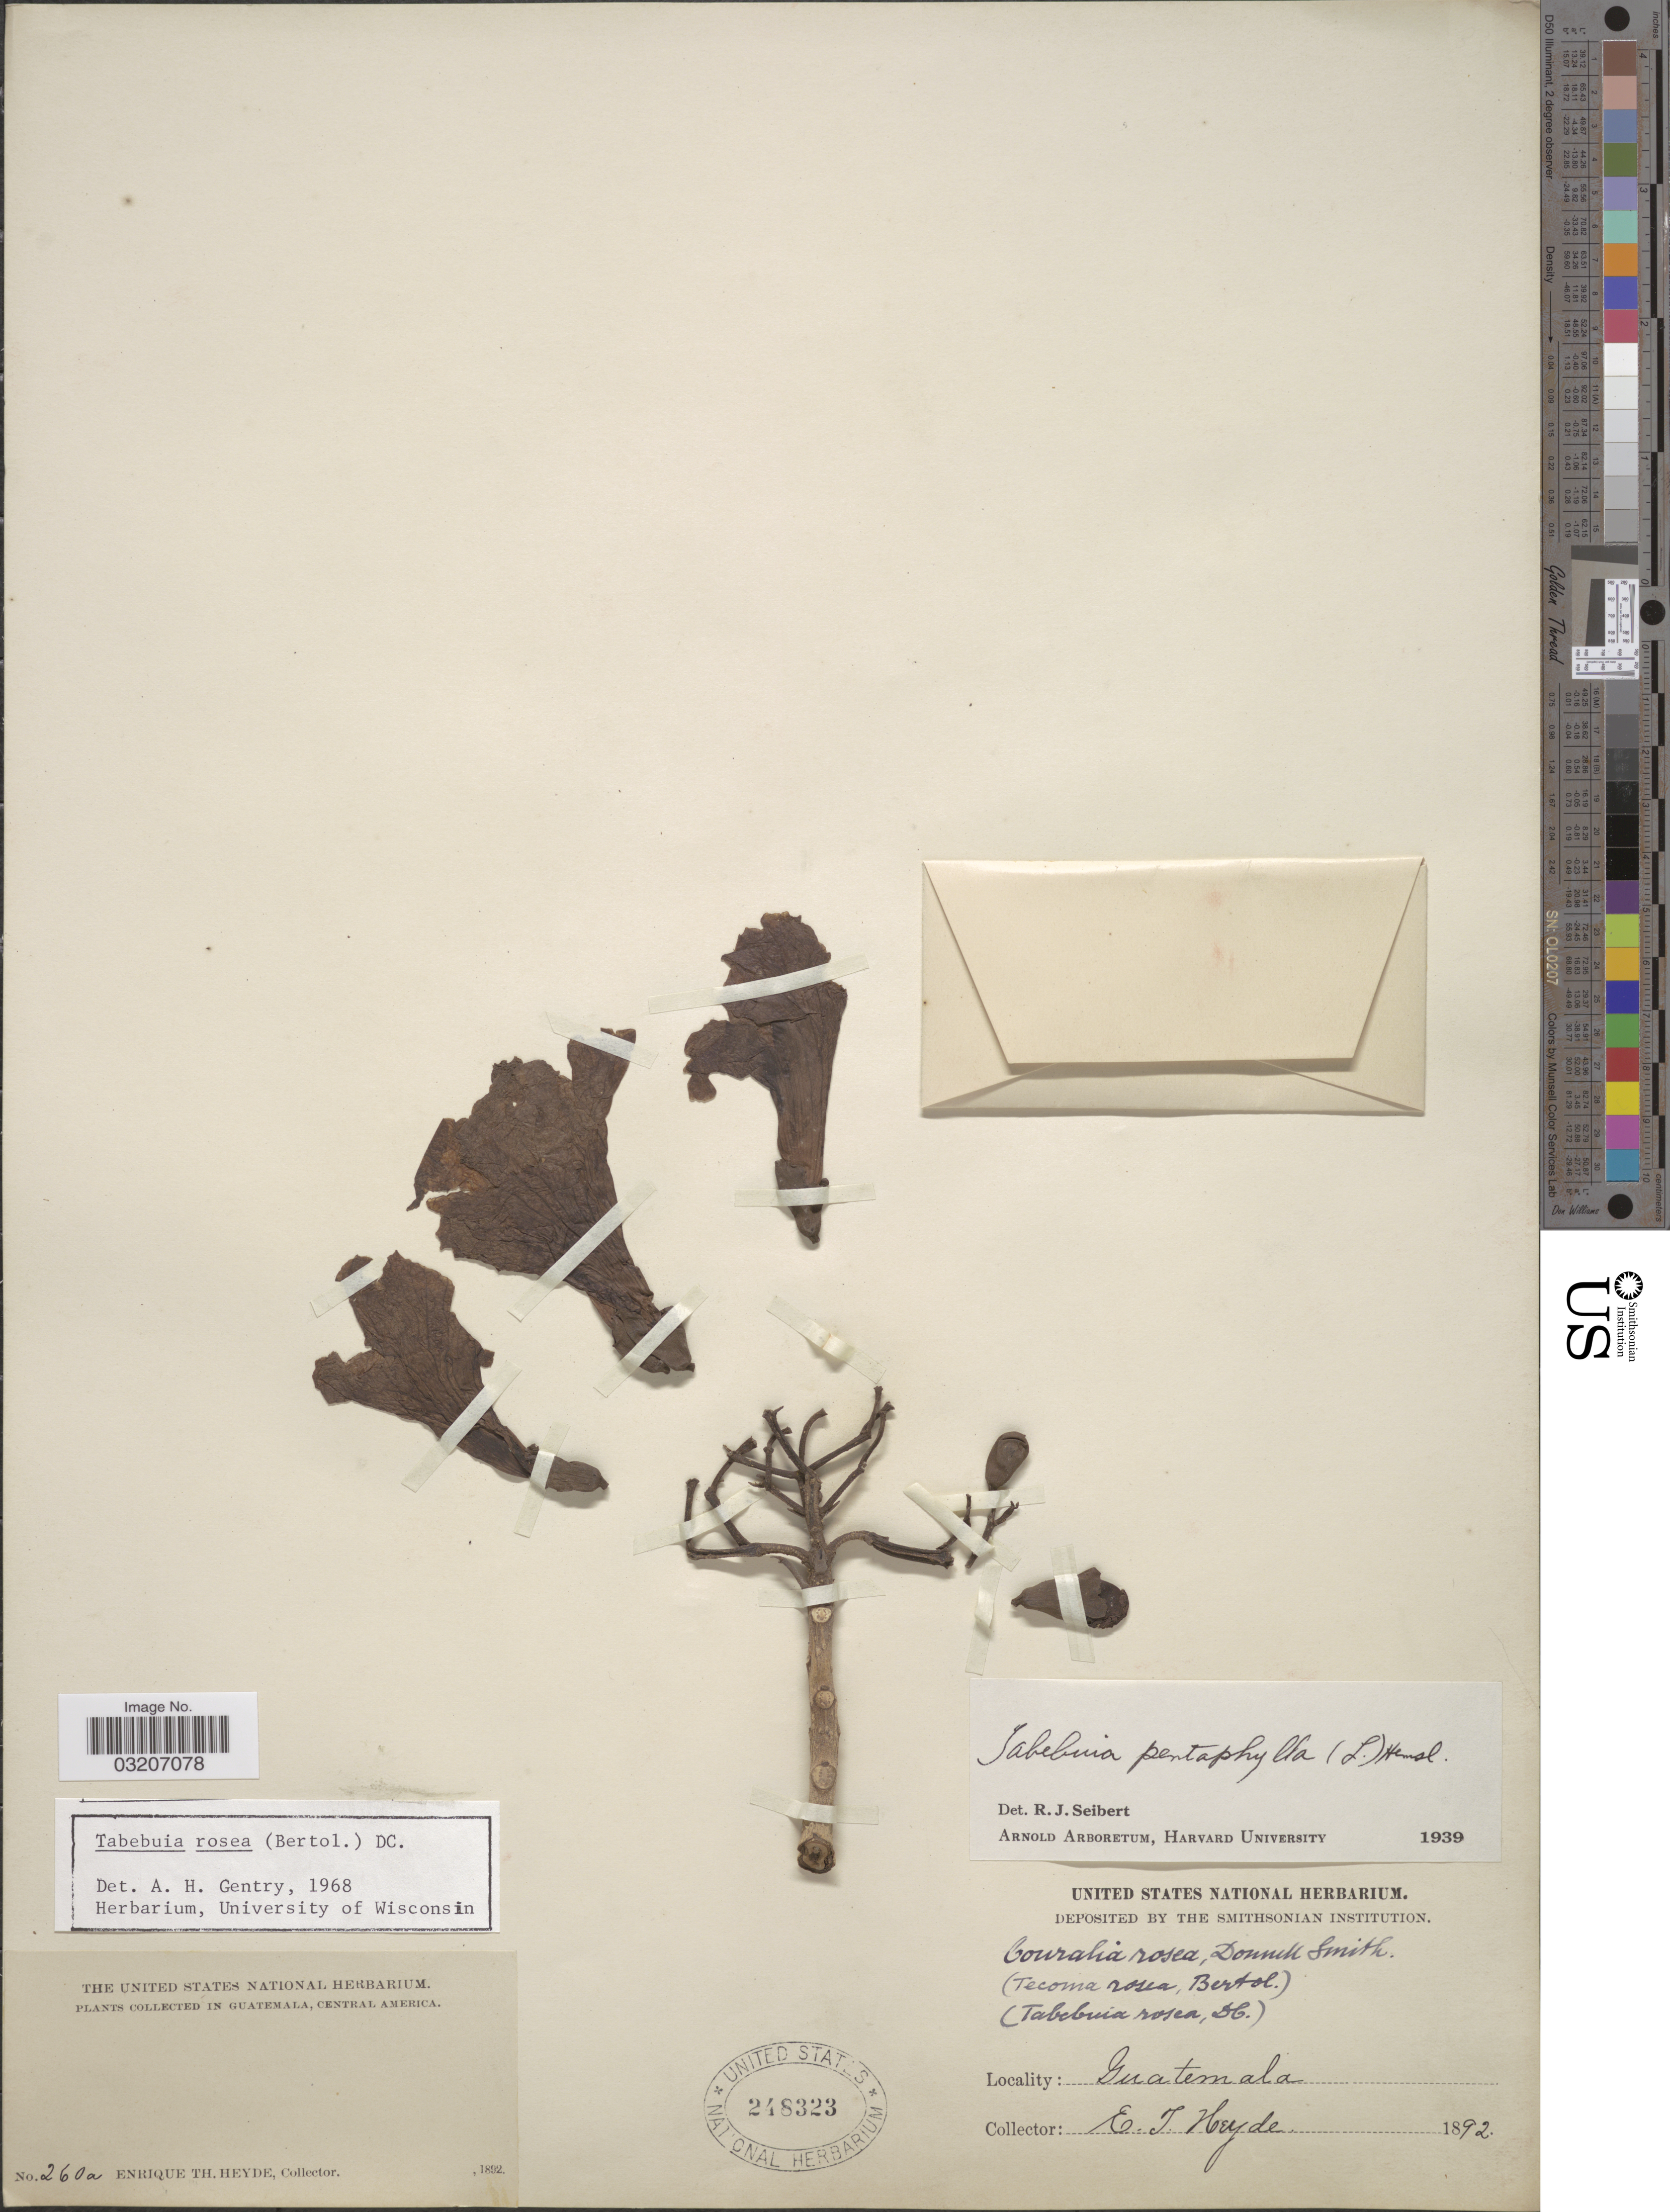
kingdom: Plantae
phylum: Tracheophyta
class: Magnoliopsida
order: Lamiales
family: Bignoniaceae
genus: Tabebuia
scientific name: Tabebuia rosea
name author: (Bertol.) DC.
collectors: E. T. Heyde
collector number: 260a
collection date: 1892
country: Guatemala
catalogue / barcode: US 248323